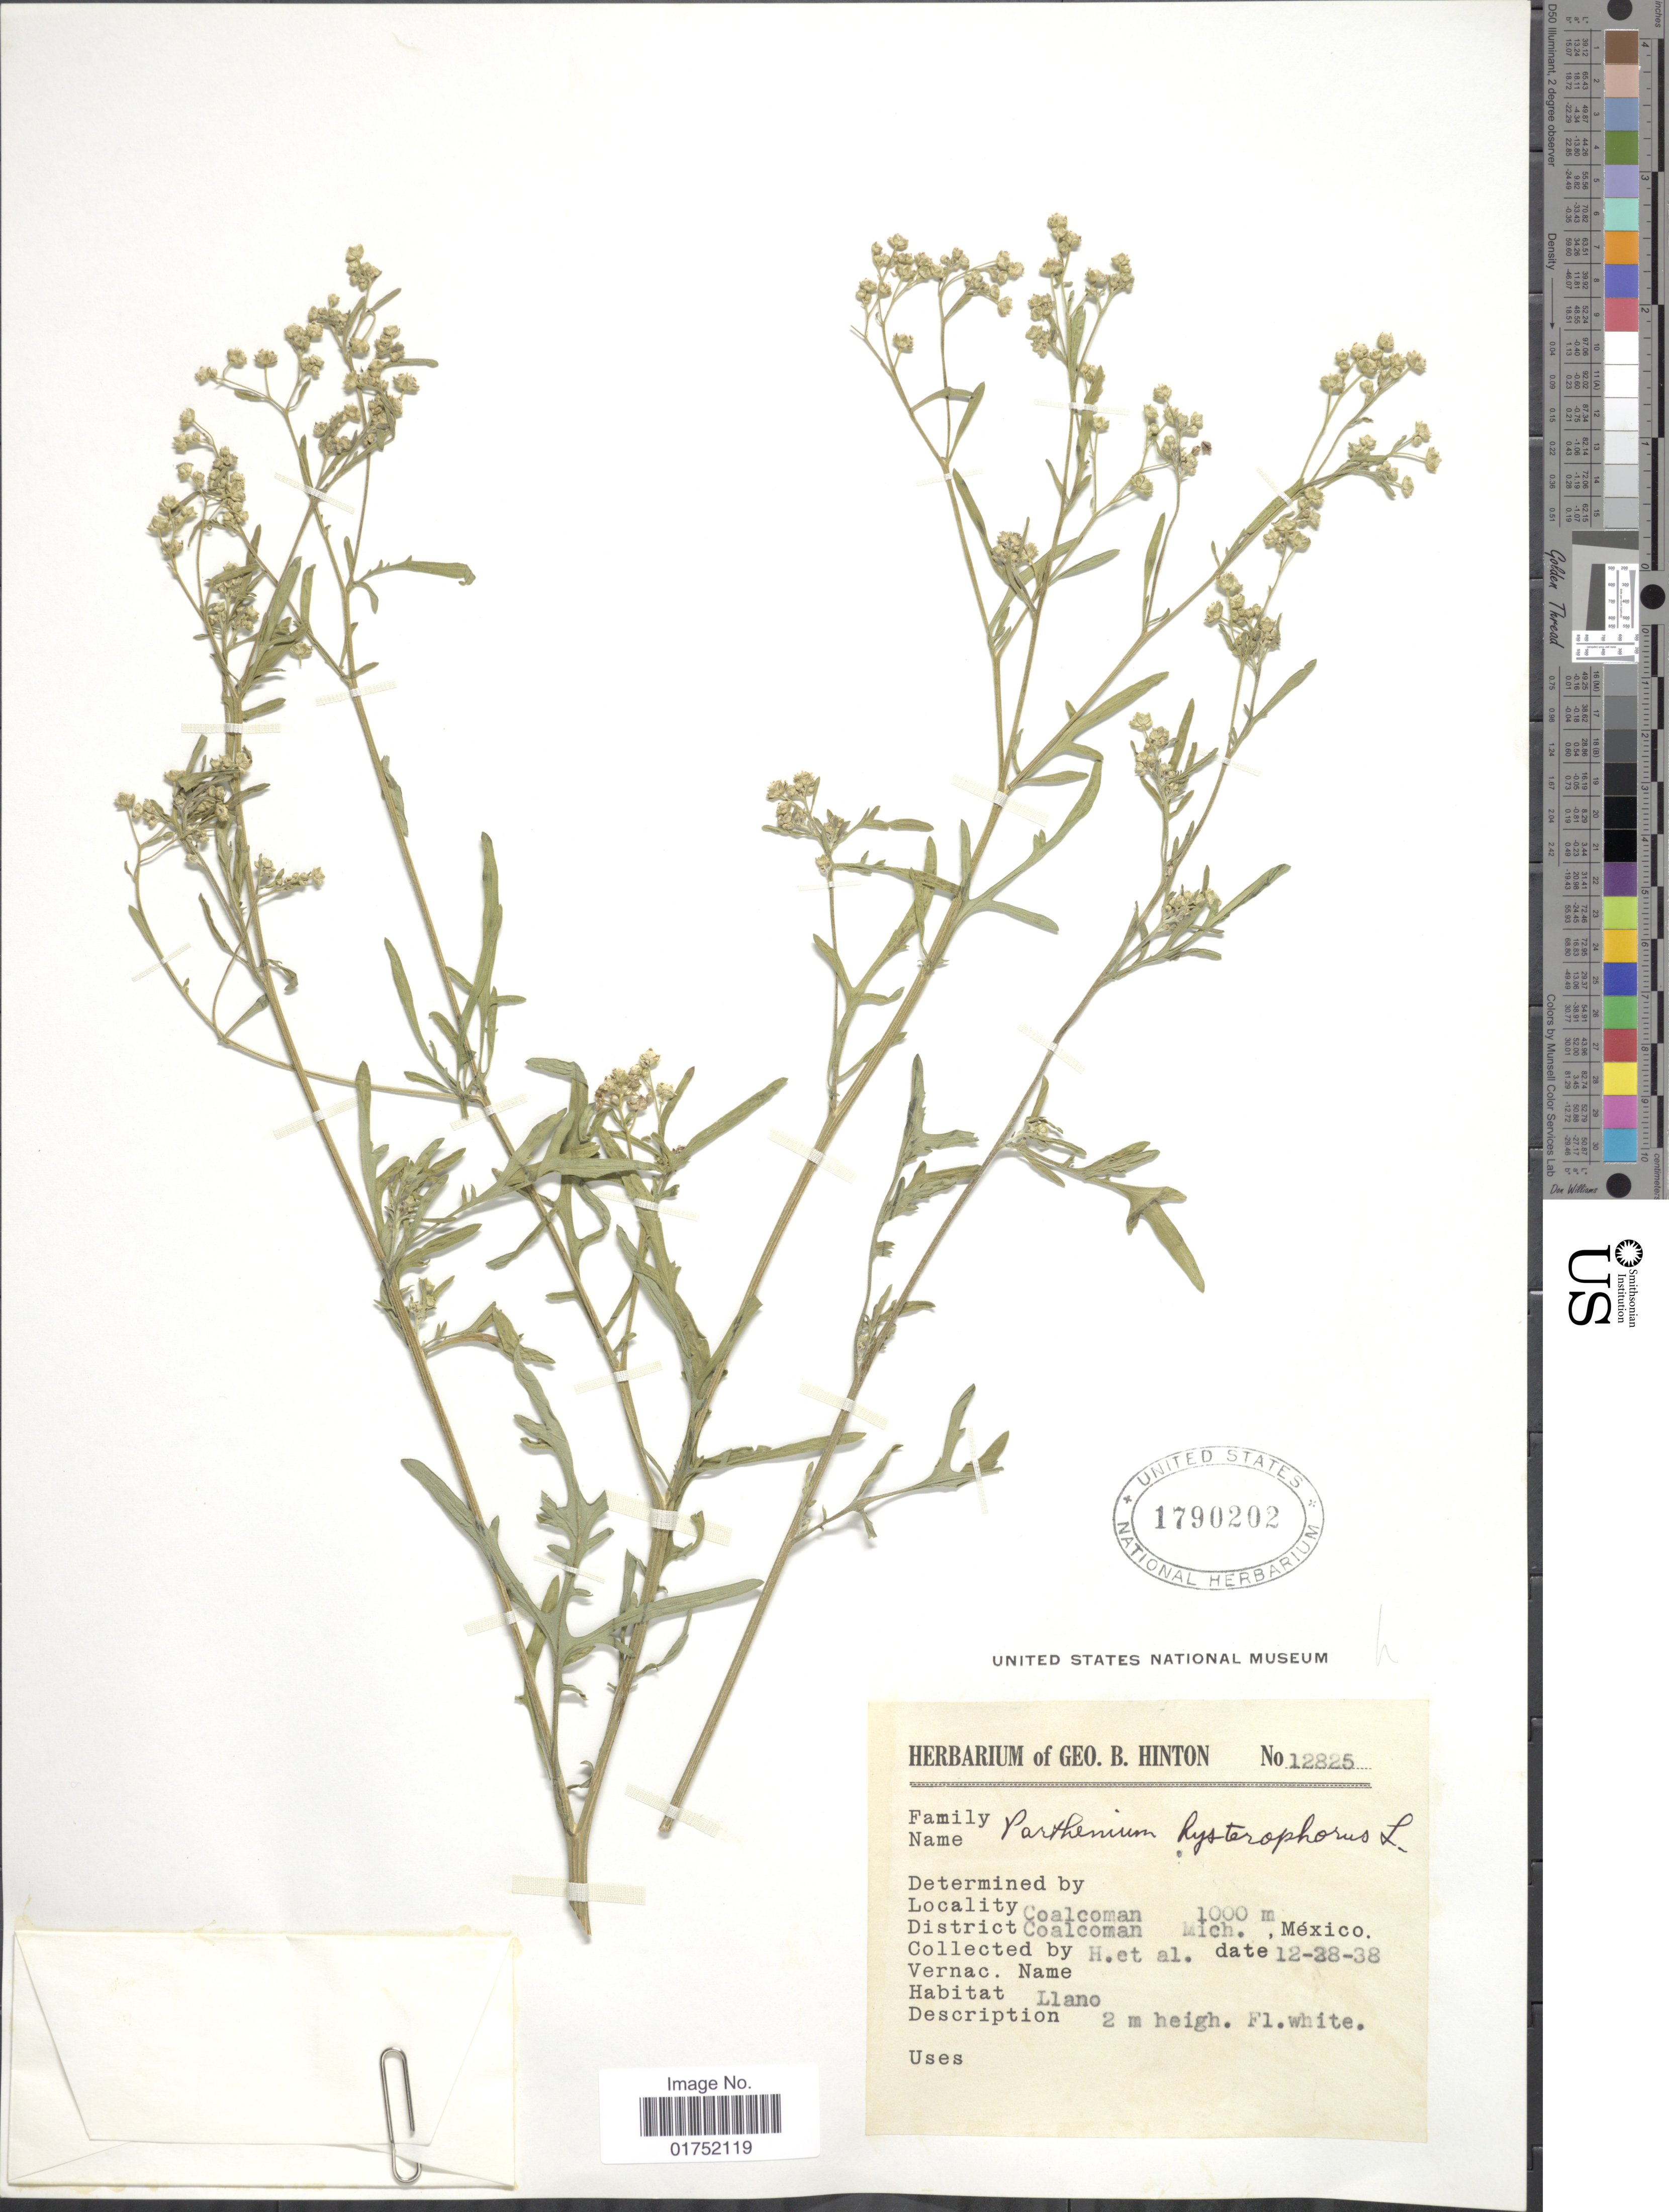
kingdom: Plantae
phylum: Tracheophyta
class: Magnoliopsida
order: Asterales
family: Asteraceae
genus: Parthenium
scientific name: Parthenium hysterophorus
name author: L.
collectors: G. B. Hinton & et al.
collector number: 12825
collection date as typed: Transcribed d/m/y: 28/12/38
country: Mexico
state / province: Michoacán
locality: Coalcoman, District Coalcoman, Mich.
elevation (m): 1000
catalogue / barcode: US 1790202